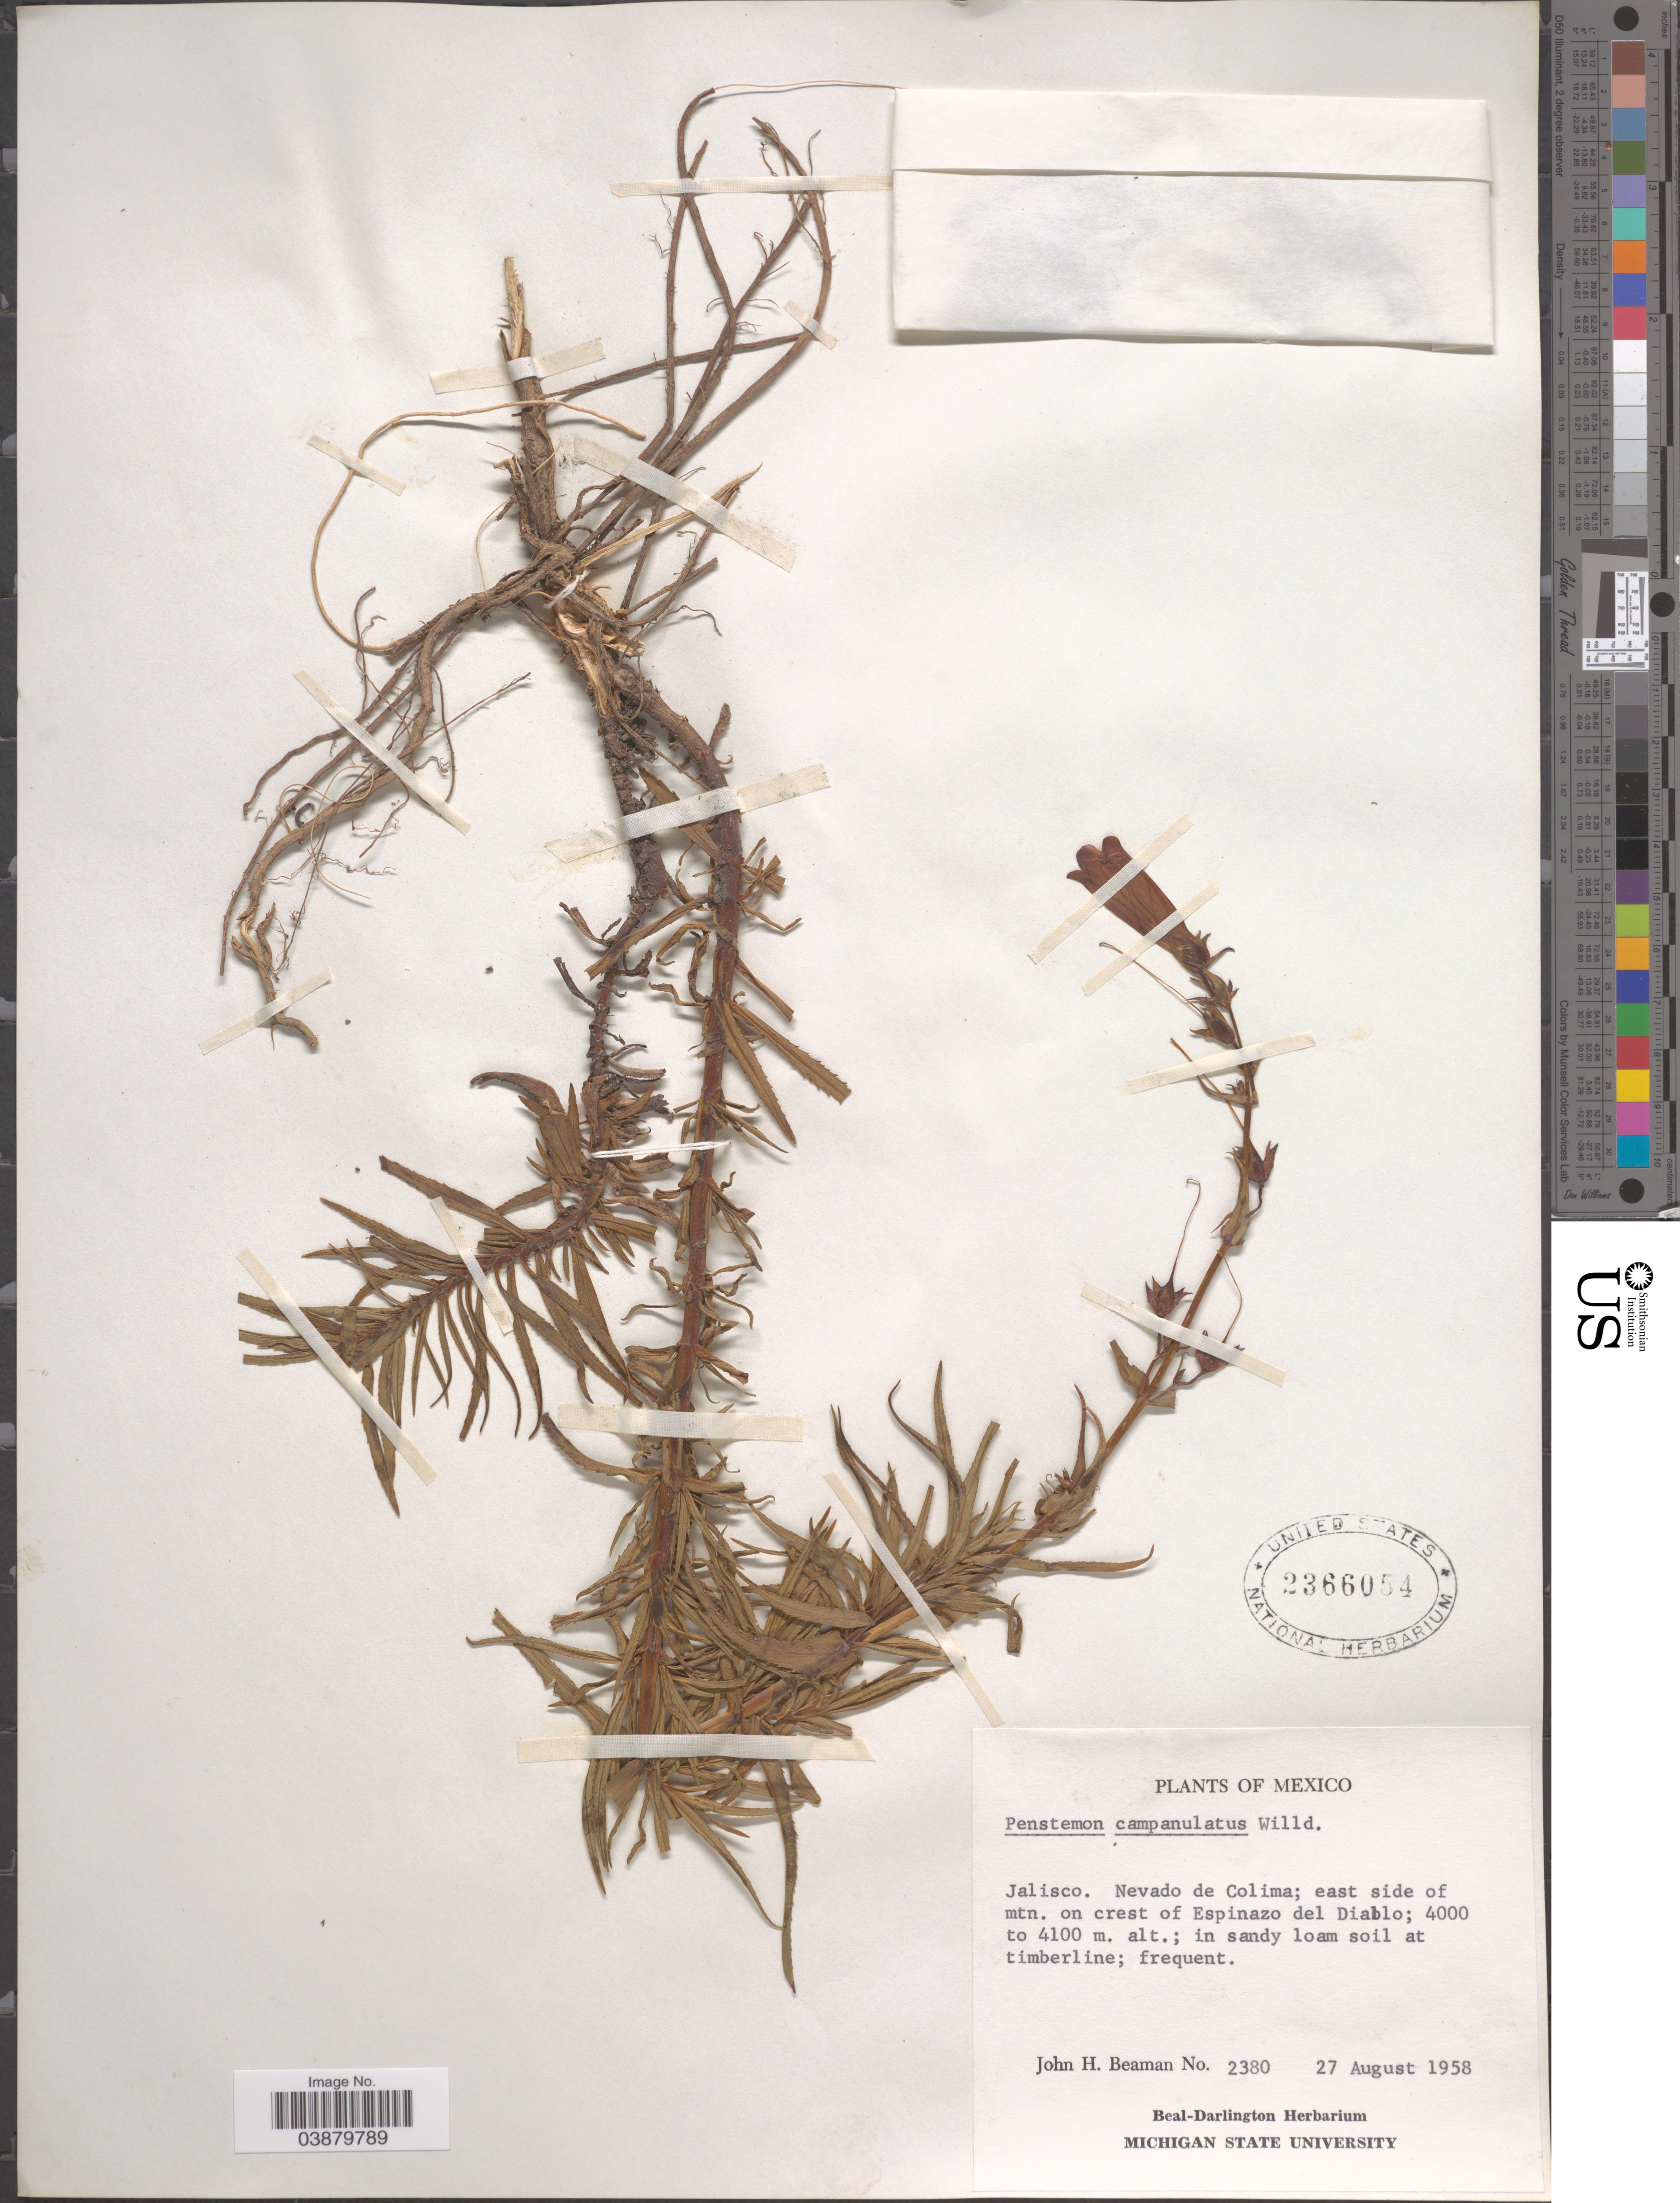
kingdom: Plantae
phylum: Tracheophyta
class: Magnoliopsida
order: Lamiales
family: Plantaginaceae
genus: Penstemon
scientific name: Penstemon kunthii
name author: G. Don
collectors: J. H. Beaman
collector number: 2380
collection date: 1958-08-27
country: Mexico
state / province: Jalisco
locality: Nevado de Colima; east side of mtn. on crest of Espinazo del Diablo.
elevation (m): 4000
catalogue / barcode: US 2366054